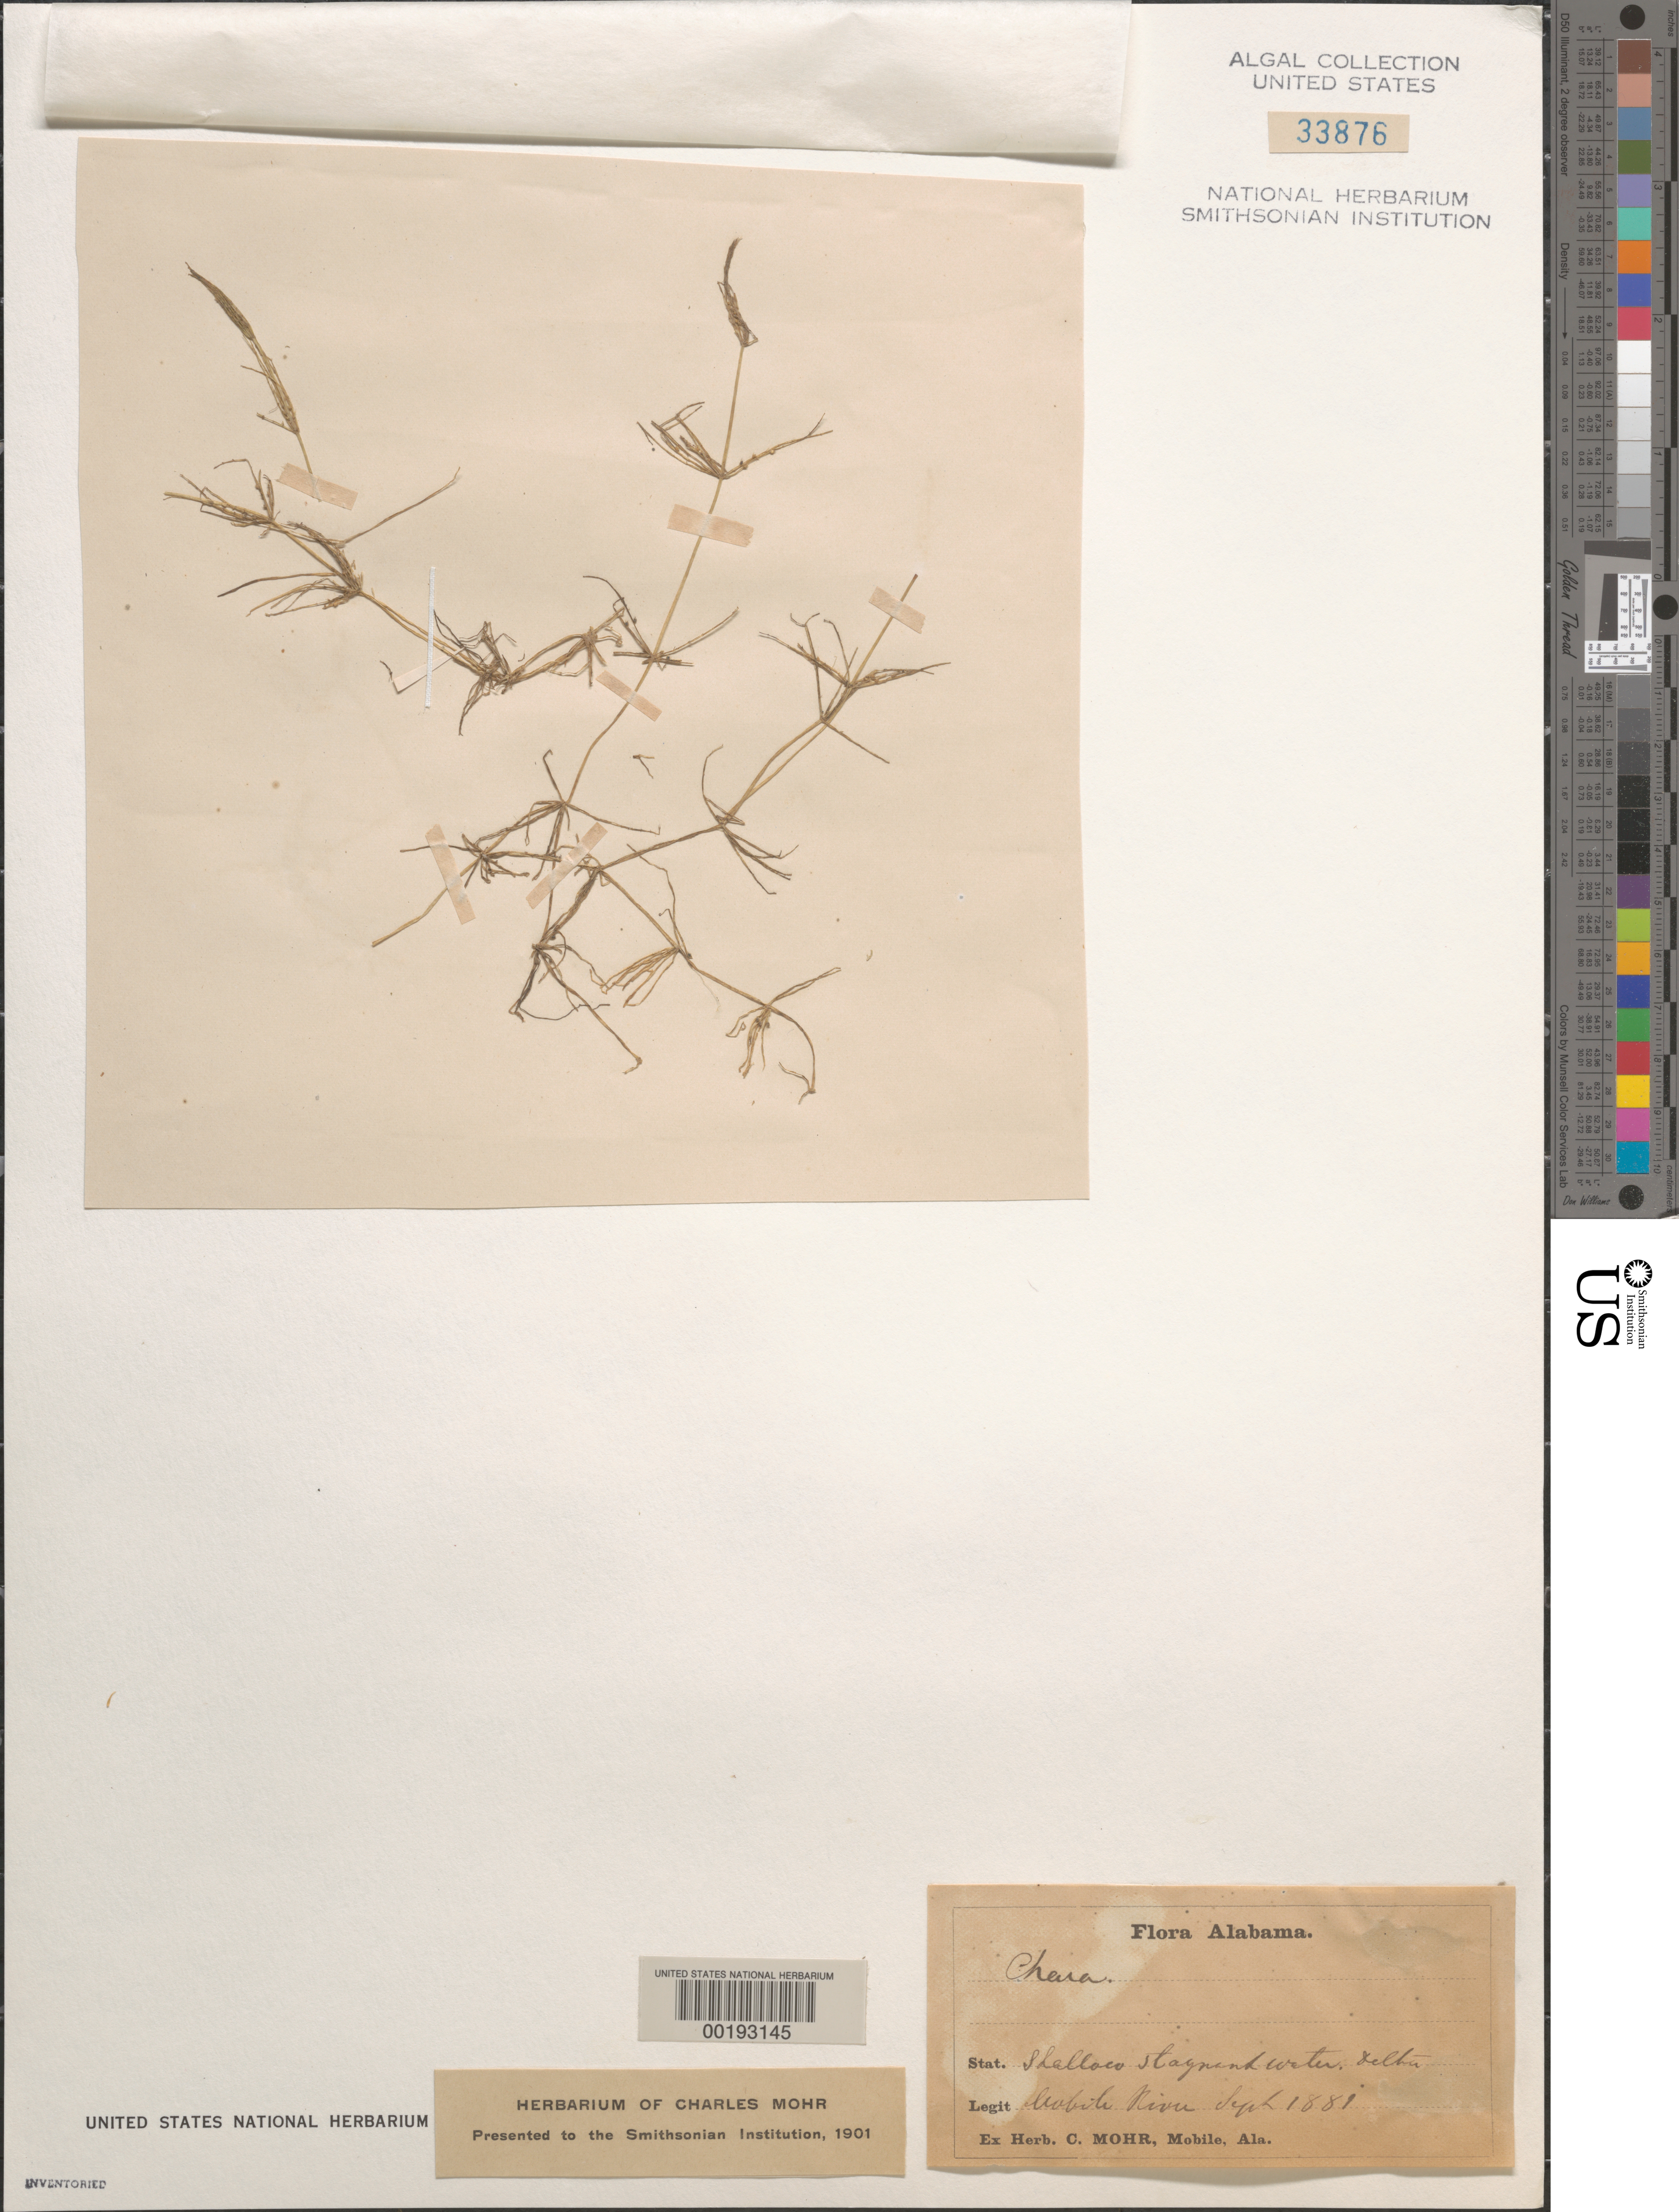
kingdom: Plantae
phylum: Charophyta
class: Charophyceae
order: Charales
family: Characeae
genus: Chara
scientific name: Chara sp.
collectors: Mohr herbarium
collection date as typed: Sep 1881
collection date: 1881-09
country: United States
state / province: Alabama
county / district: Baldwin County / Mobile County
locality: Mobile River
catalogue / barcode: US 33876